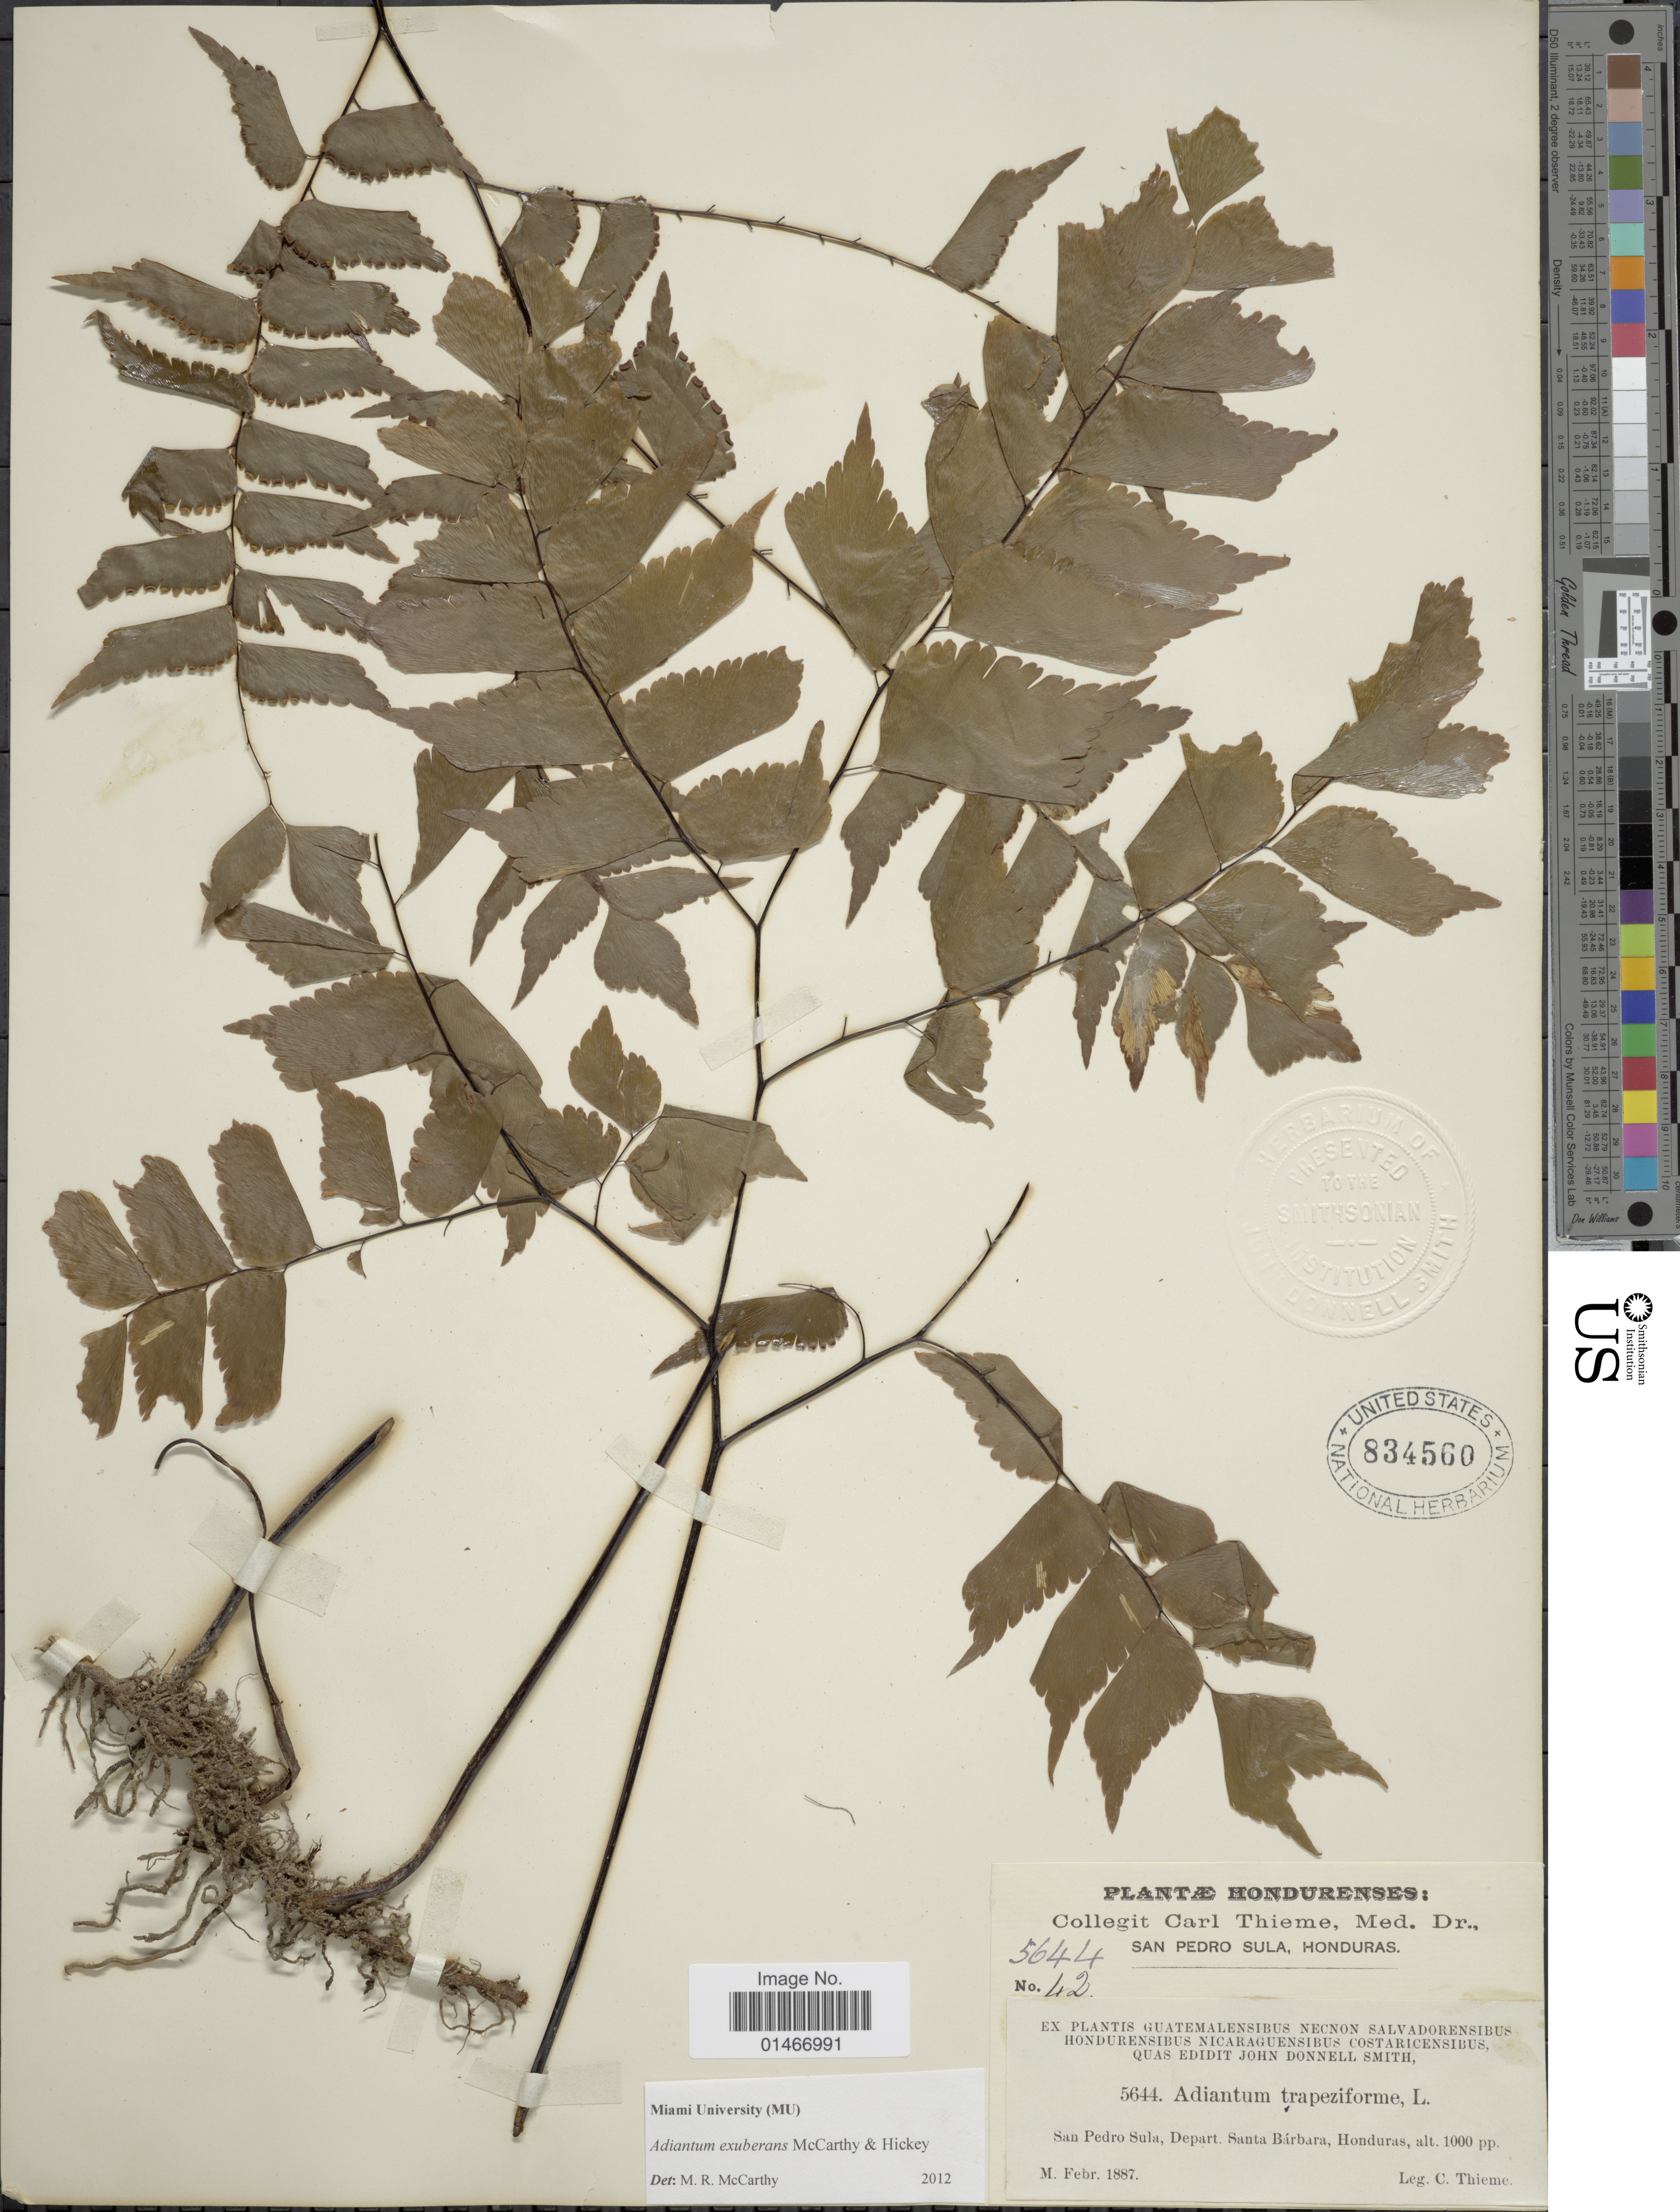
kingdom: Plantae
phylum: Tracheophyta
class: Polypodiopsida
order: Polypodiales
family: Pteridaceae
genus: Adiantum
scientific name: Adiantum exuberans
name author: M.R. McCarthy & Hickey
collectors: C. Thieme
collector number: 42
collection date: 1887-02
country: Honduras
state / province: Santa Bárbara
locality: San Pedro Sula, Depart. Santa Barbara.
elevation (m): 305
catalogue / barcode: US 834560